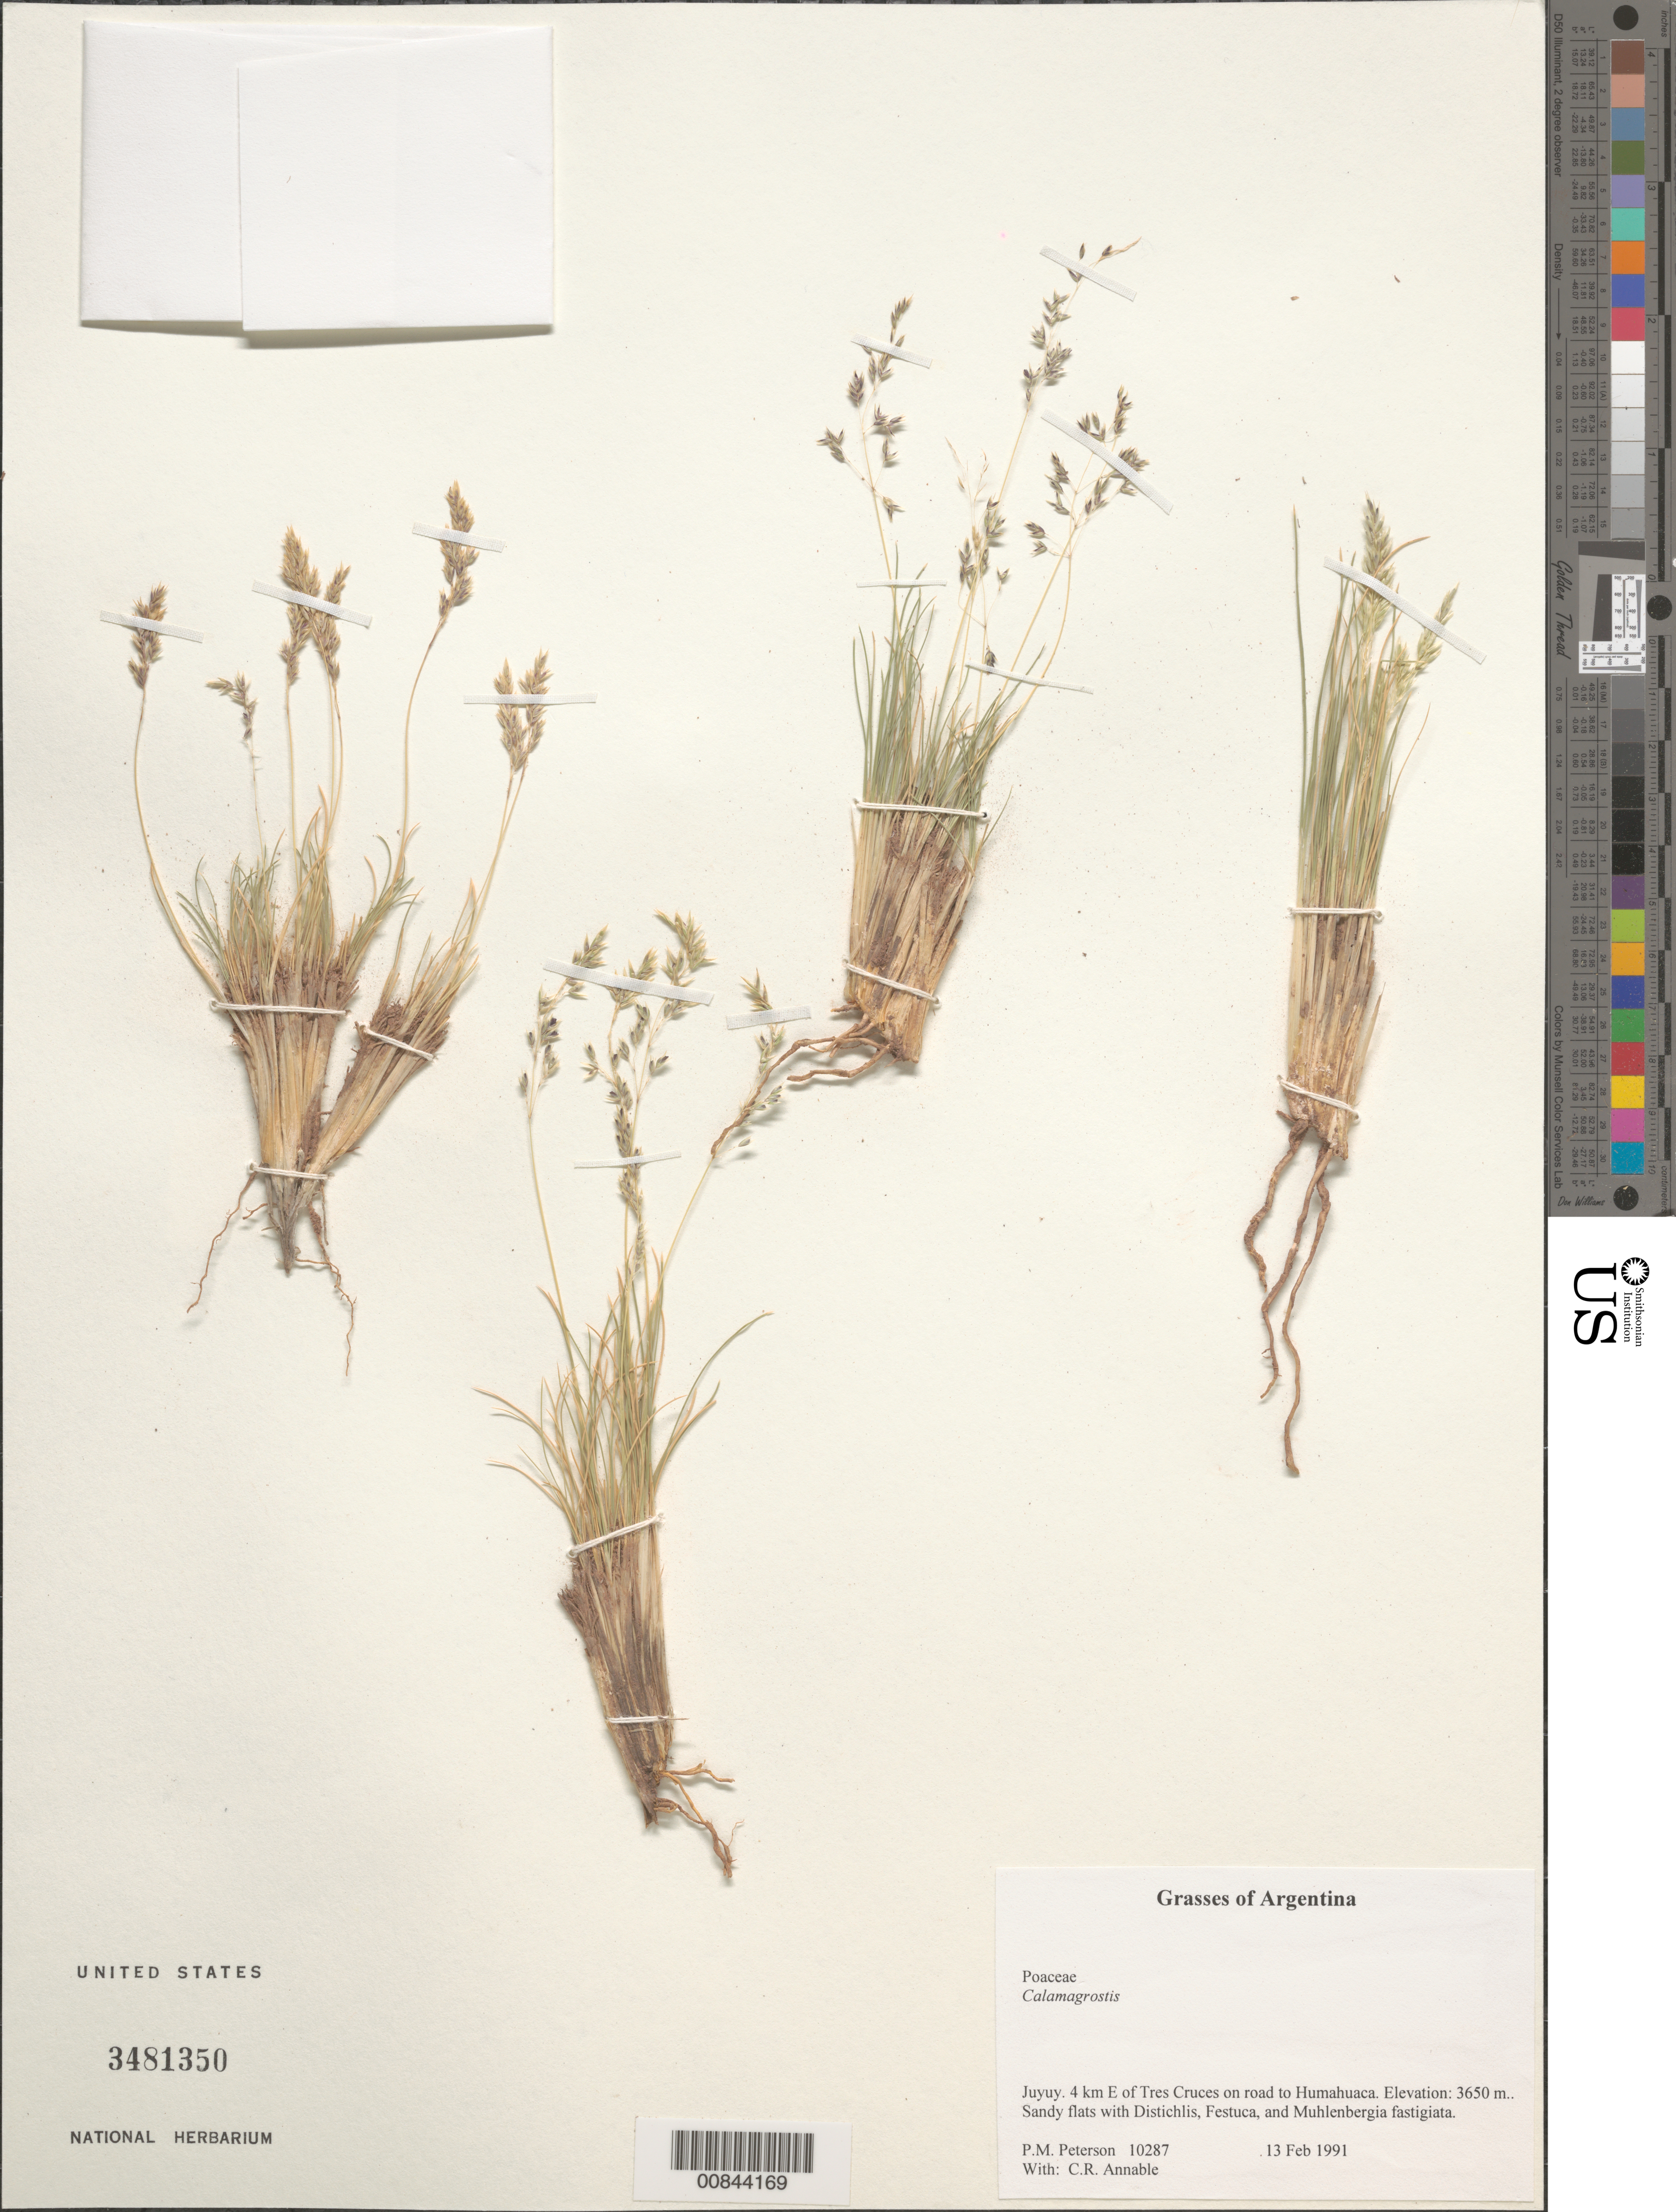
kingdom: Plantae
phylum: Tracheophyta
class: Liliopsida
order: Poales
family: Poaceae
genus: Calamagrostis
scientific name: Calamagrostis sp.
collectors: P. M. Peterson & C. R. Annable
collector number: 10287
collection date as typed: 13 Feb 1991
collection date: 1991-02-13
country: Argentina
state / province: Jujuy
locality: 4 km E of Tres Cruces on road to Humahuaca.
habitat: Sandy flats with Distichlis, Festuca, and Muhlenbergia fastigiata.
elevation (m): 3650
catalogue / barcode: US 3481350